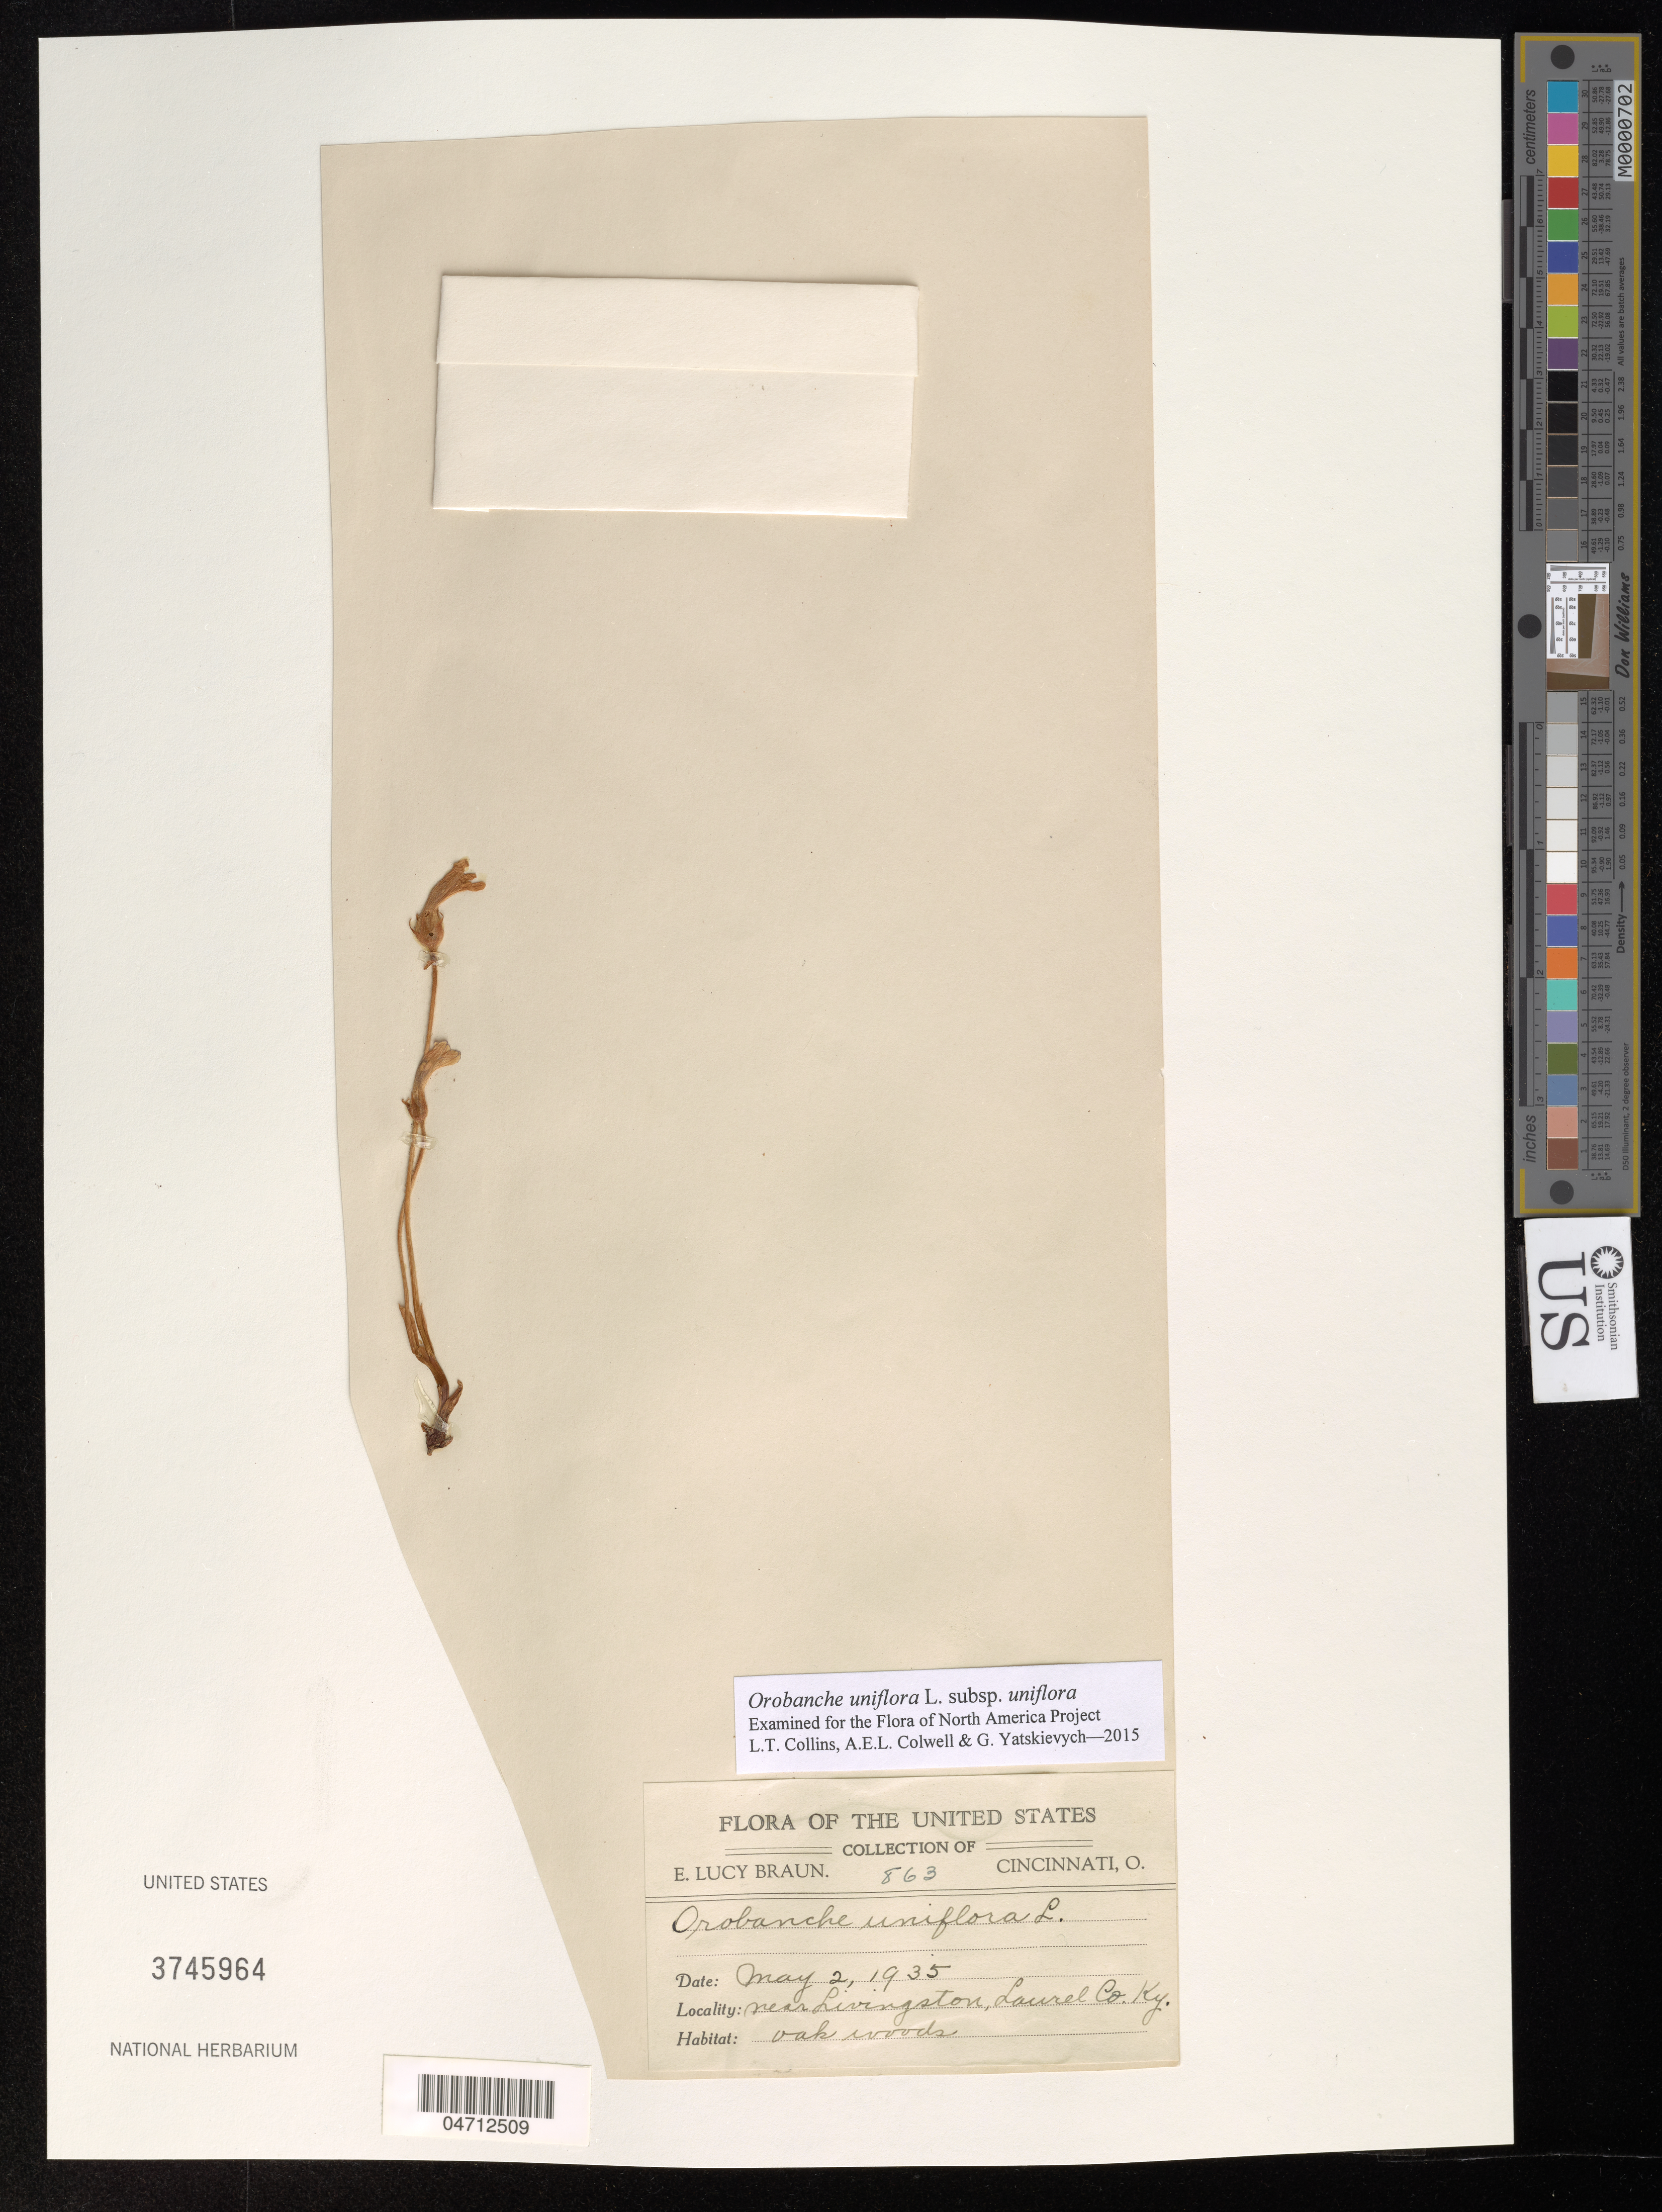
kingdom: Plantae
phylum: Tracheophyta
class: Magnoliopsida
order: Lamiales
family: Orobanchaceae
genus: Orobanche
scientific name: Orobanche uniflora subsp. uniflora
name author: L.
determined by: Collins, L. T.; Colwell, A. E.; Yatskievych, G. A.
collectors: E. L. Braun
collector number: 863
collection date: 1935-05-02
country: United States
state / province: Kentucky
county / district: Laurel Co.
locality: Near Livingston.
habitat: Oak woods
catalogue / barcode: US 3745964